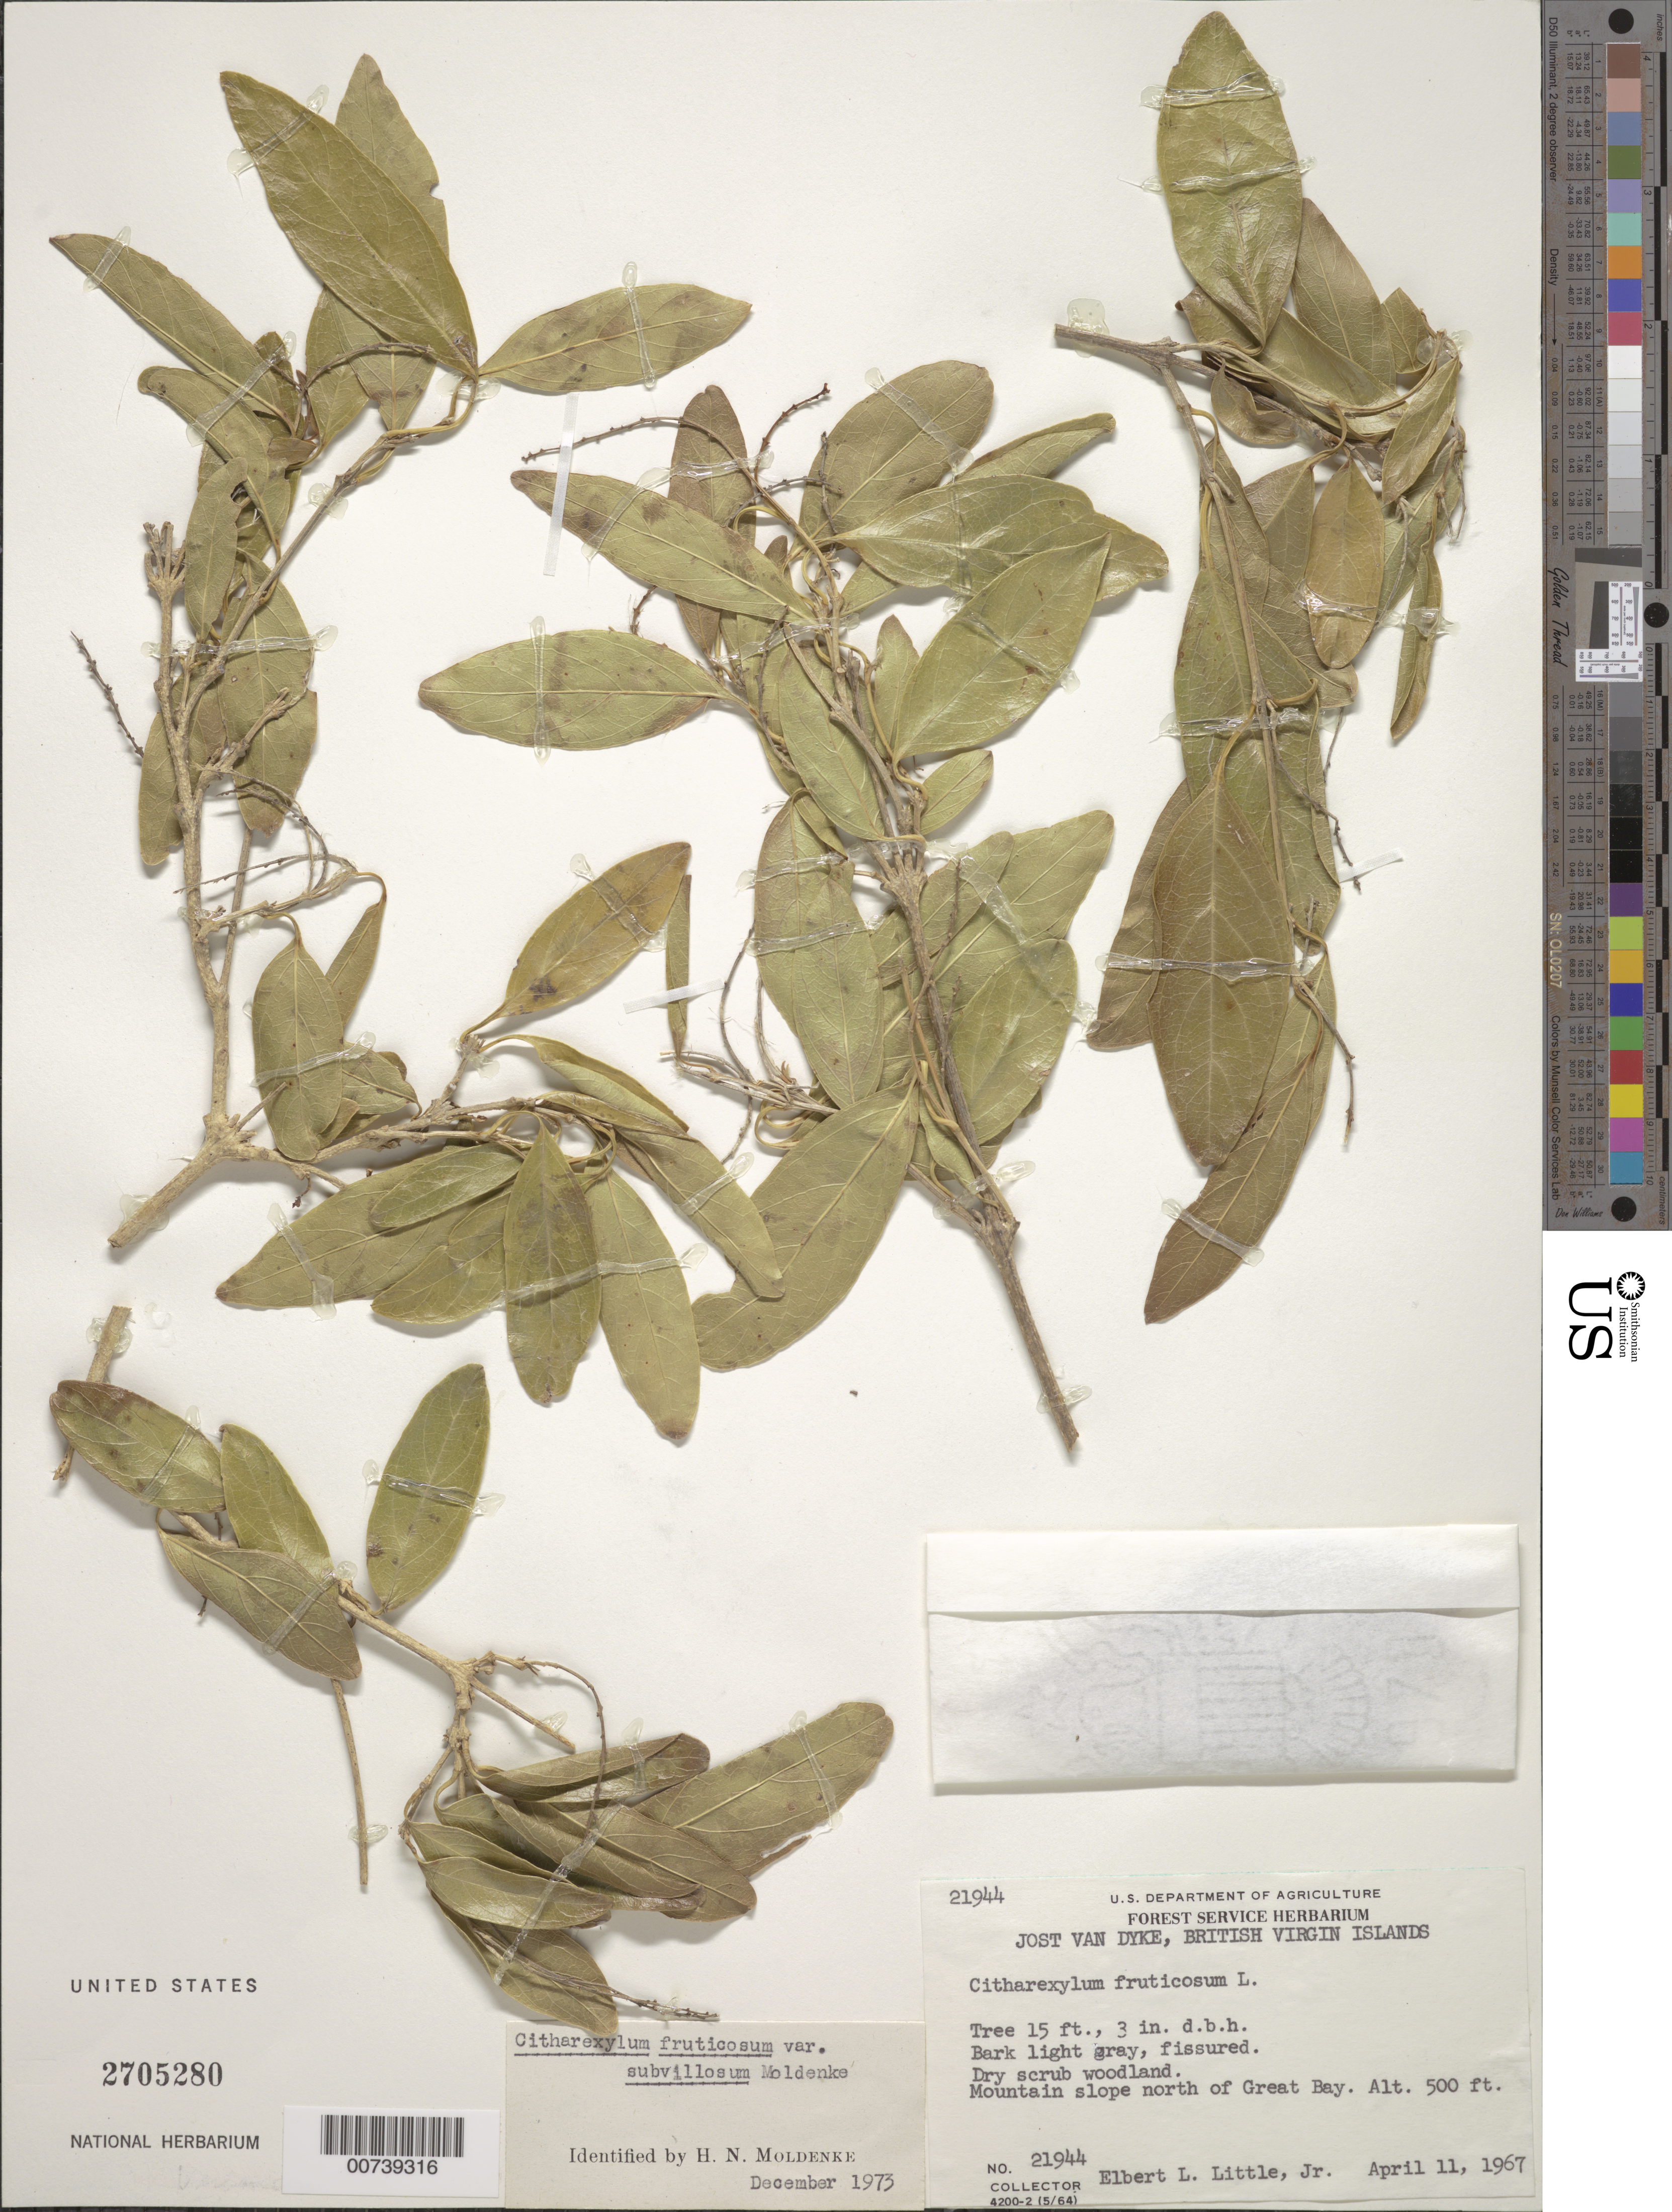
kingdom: Plantae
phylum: Tracheophyta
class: Magnoliopsida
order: Lamiales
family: Verbenaceae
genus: Citharexylum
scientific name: Citharexylum spinosum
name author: L.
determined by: Moldenke, H. N.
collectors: E. L. Little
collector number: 21944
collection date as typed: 11 Apr 1967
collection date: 1967-04-11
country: British Virgin Islands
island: Jost Van Dyke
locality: Mountain slope N of Great Bay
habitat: Dry scrub woodland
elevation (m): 152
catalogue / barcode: US 2705280